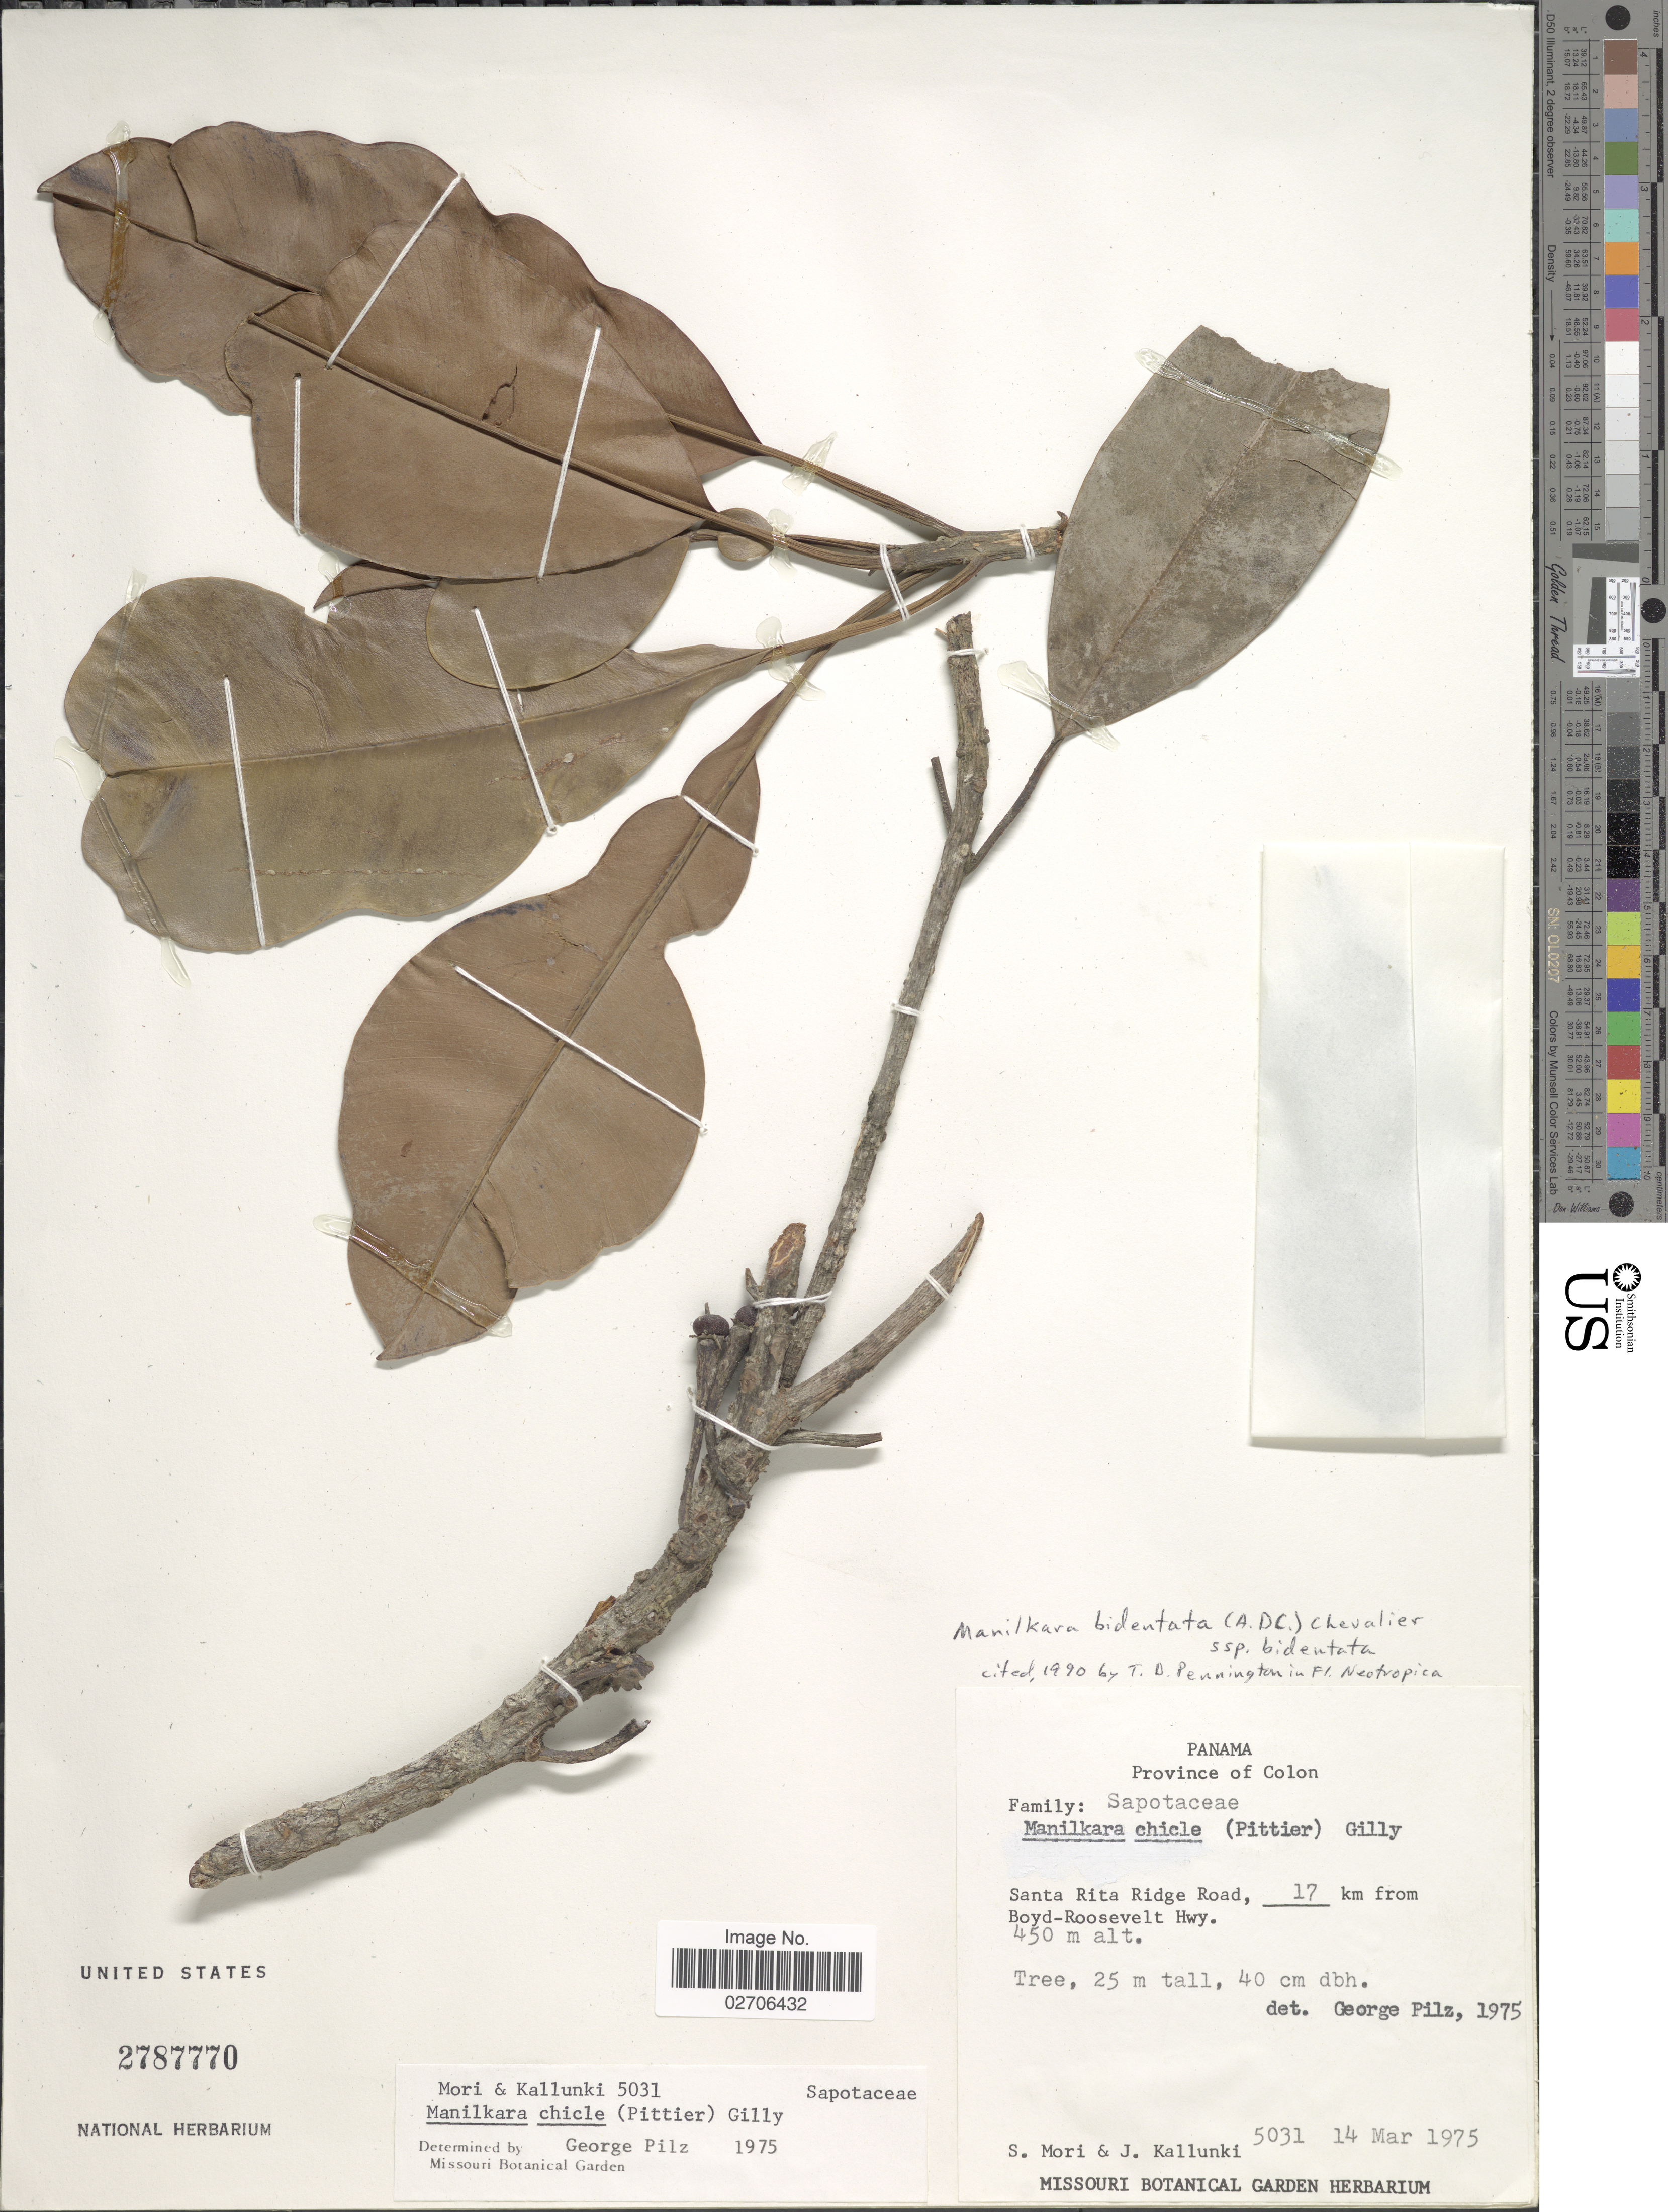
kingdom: Plantae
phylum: Tracheophyta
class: Magnoliopsida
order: Ericales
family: Sapotaceae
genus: Manilkara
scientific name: Manilkara bidentata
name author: (A. DC.) A. Chev.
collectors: S. Mori & J. Kallunki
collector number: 5031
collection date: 1975-03-14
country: Panama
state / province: Colón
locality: Province of Panama, Santa Rita Ridge Road, 17 km from Boyd-Roosevelt Hwy.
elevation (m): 450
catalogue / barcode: US 2787770